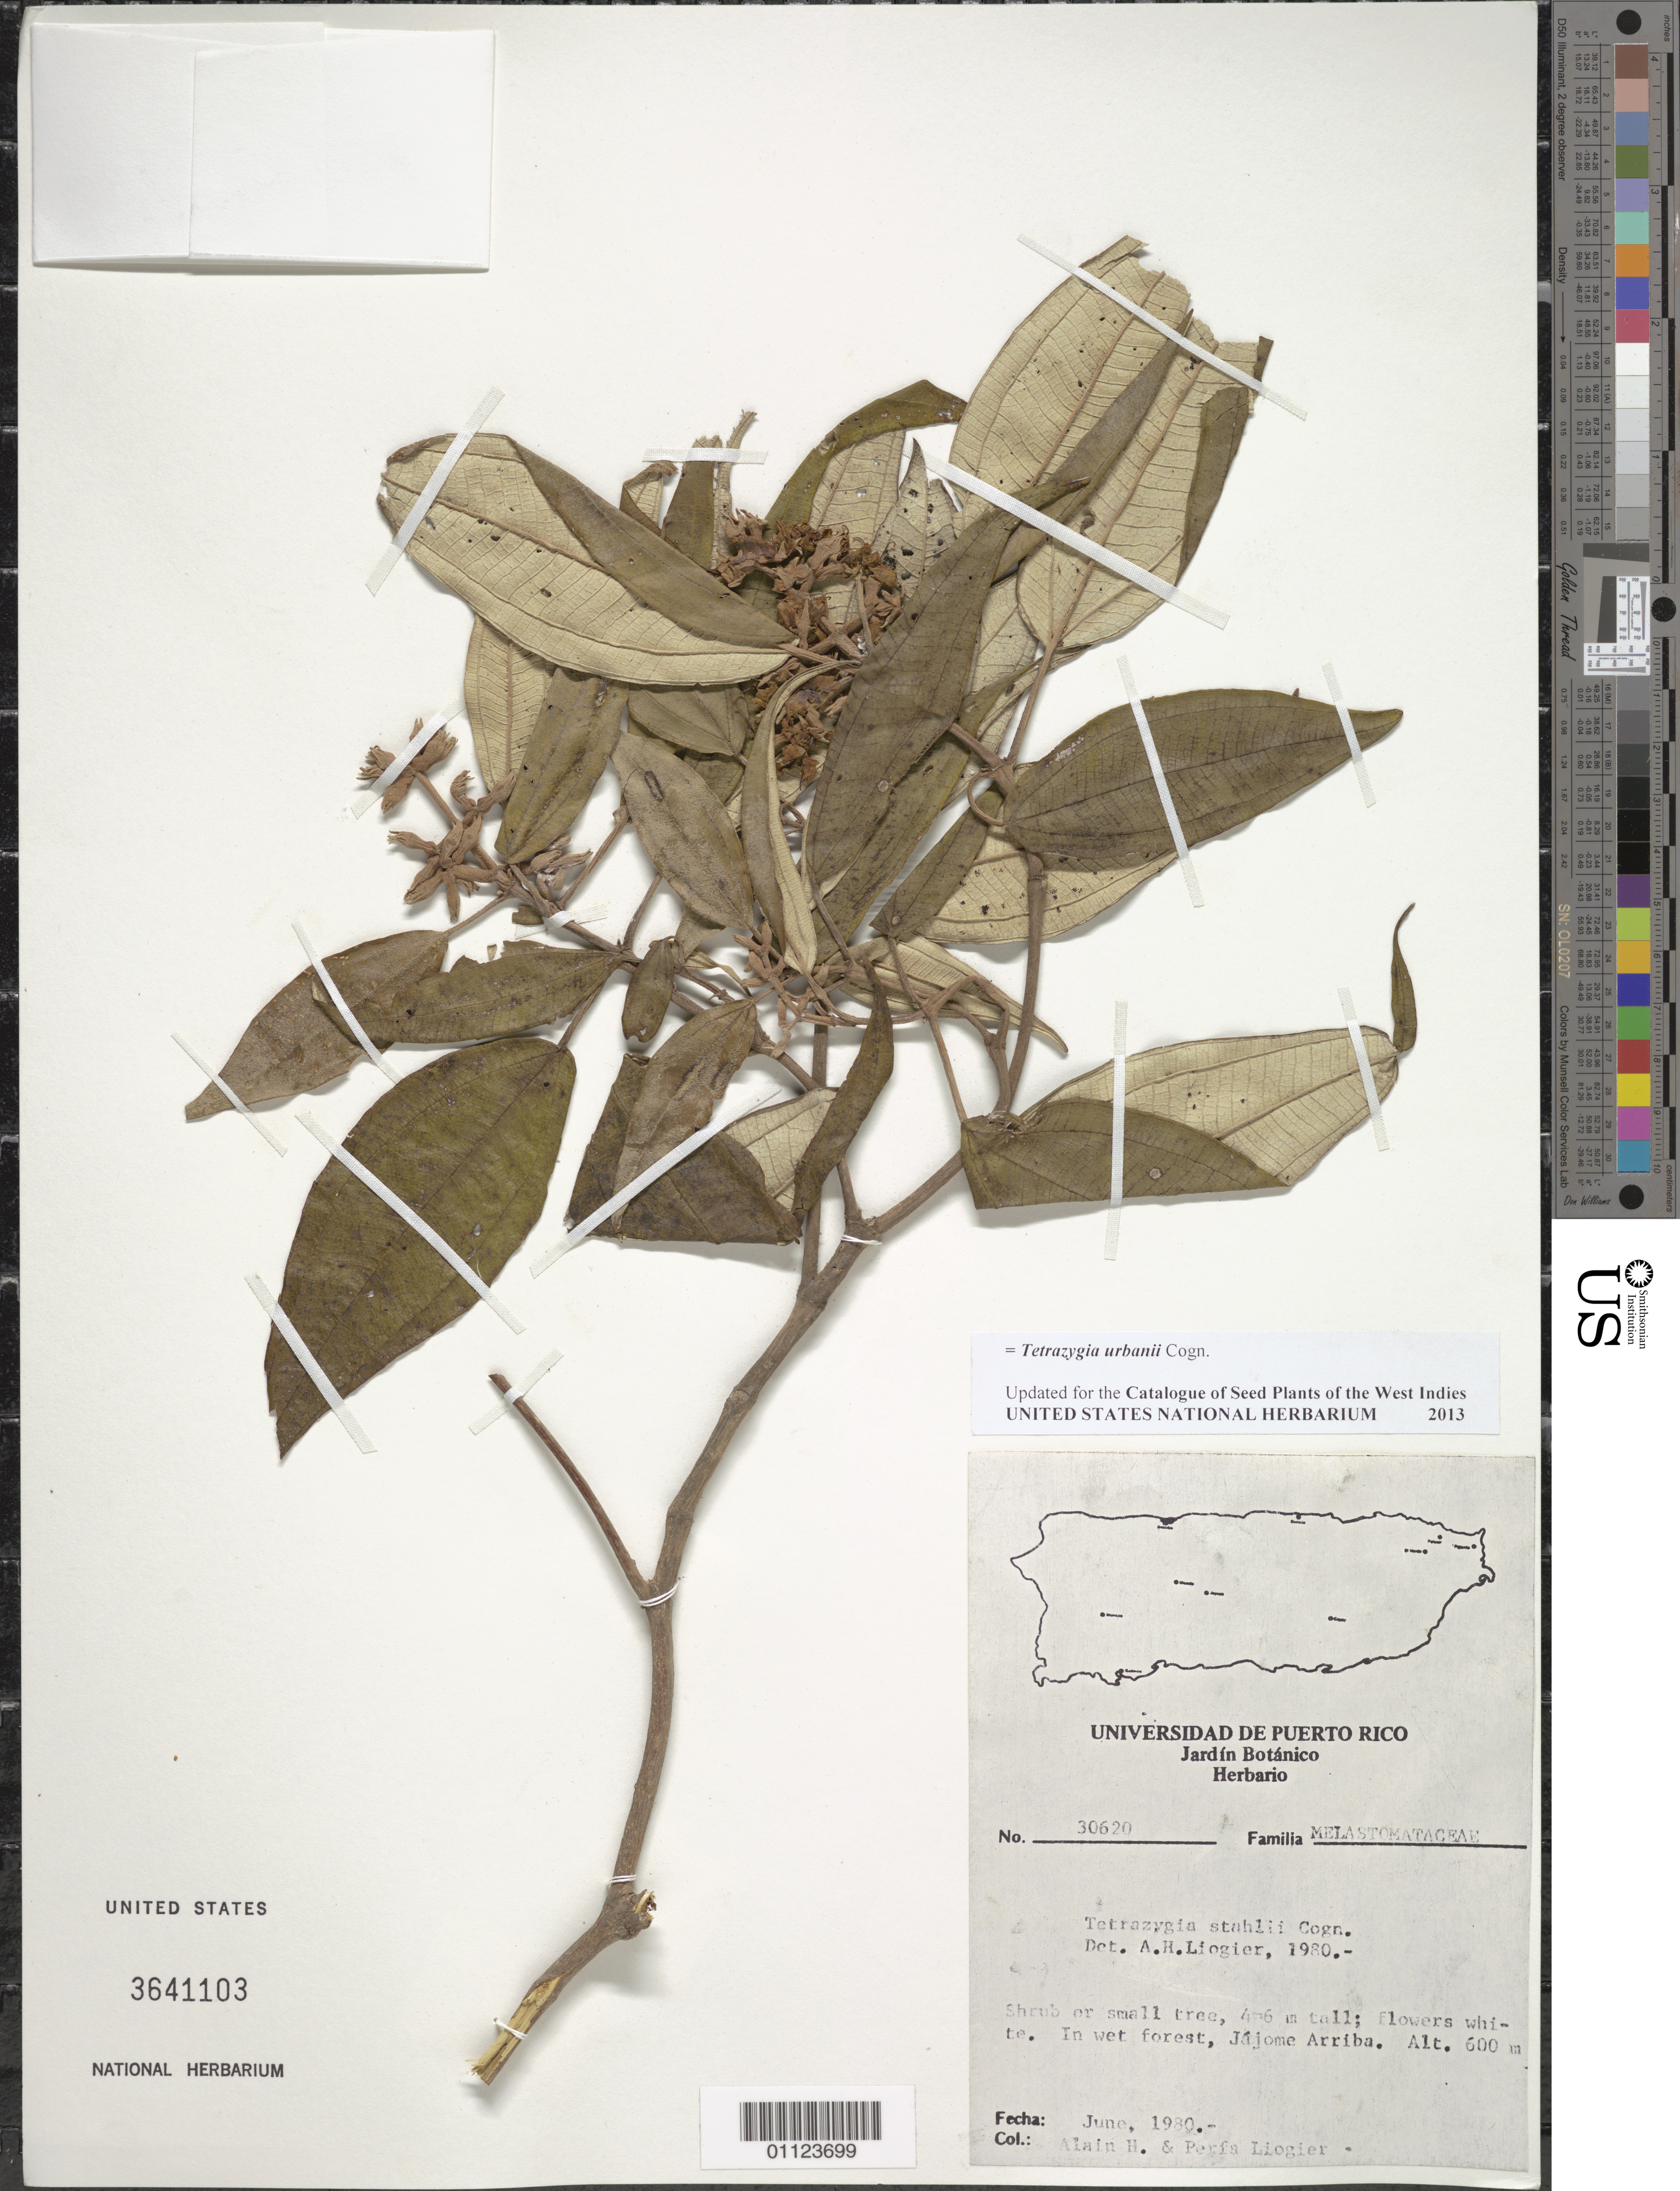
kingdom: Plantae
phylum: Tracheophyta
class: Magnoliopsida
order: Myrtales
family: Melastomataceae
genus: Tetrazygia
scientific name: Tetrazygia urbanii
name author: Cogn.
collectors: A. H. Liogier & M. P. Liogier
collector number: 30620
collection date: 1980-06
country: Puerto Rico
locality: Jájome Arriba.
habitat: In wet forest.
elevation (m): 600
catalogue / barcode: US 3641103